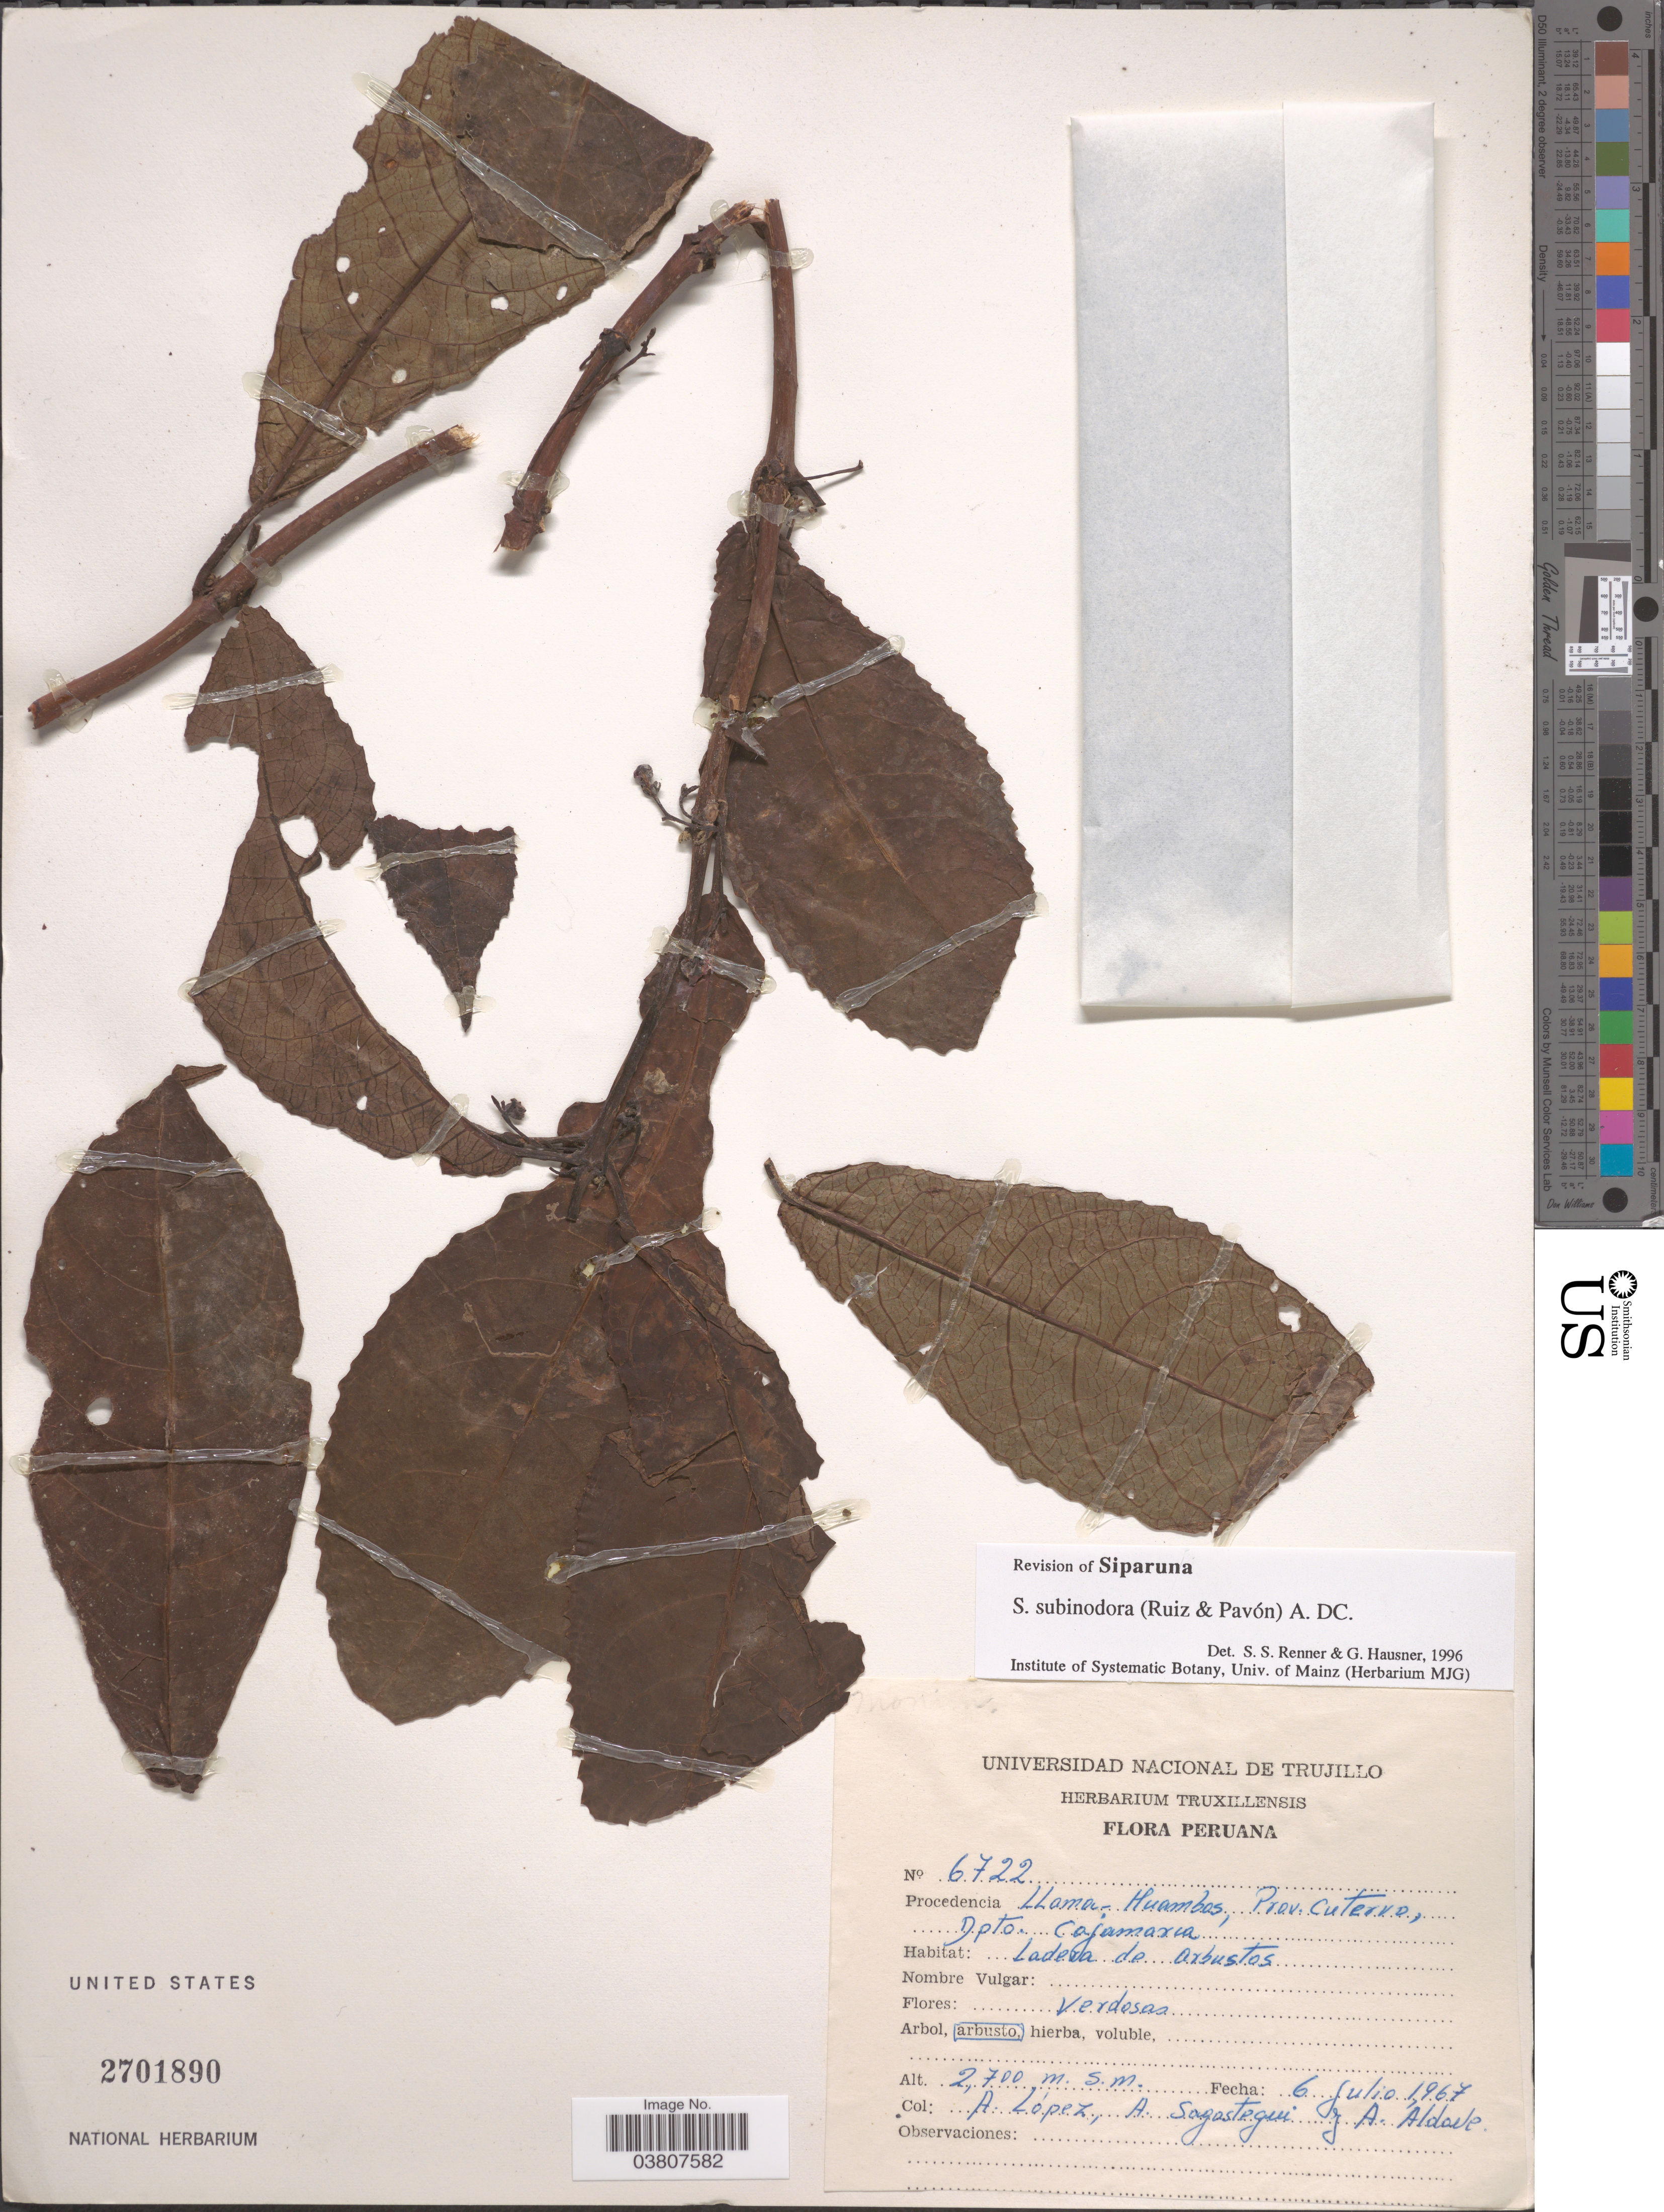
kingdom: Plantae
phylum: Tracheophyta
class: Magnoliopsida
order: Laurales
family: Siparunaceae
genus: Siparuna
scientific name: Siparuna subinodora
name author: (Ruiz & Pav.) A. DC.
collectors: A. Lopez, A. Sagastegui & A. Aldave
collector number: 6722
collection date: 1967-07-06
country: Peru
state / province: Cajamarca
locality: Llama-Huambos, Prov. Cutervo, Dpto. Cajamarca.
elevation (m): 2700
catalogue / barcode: US 2701890